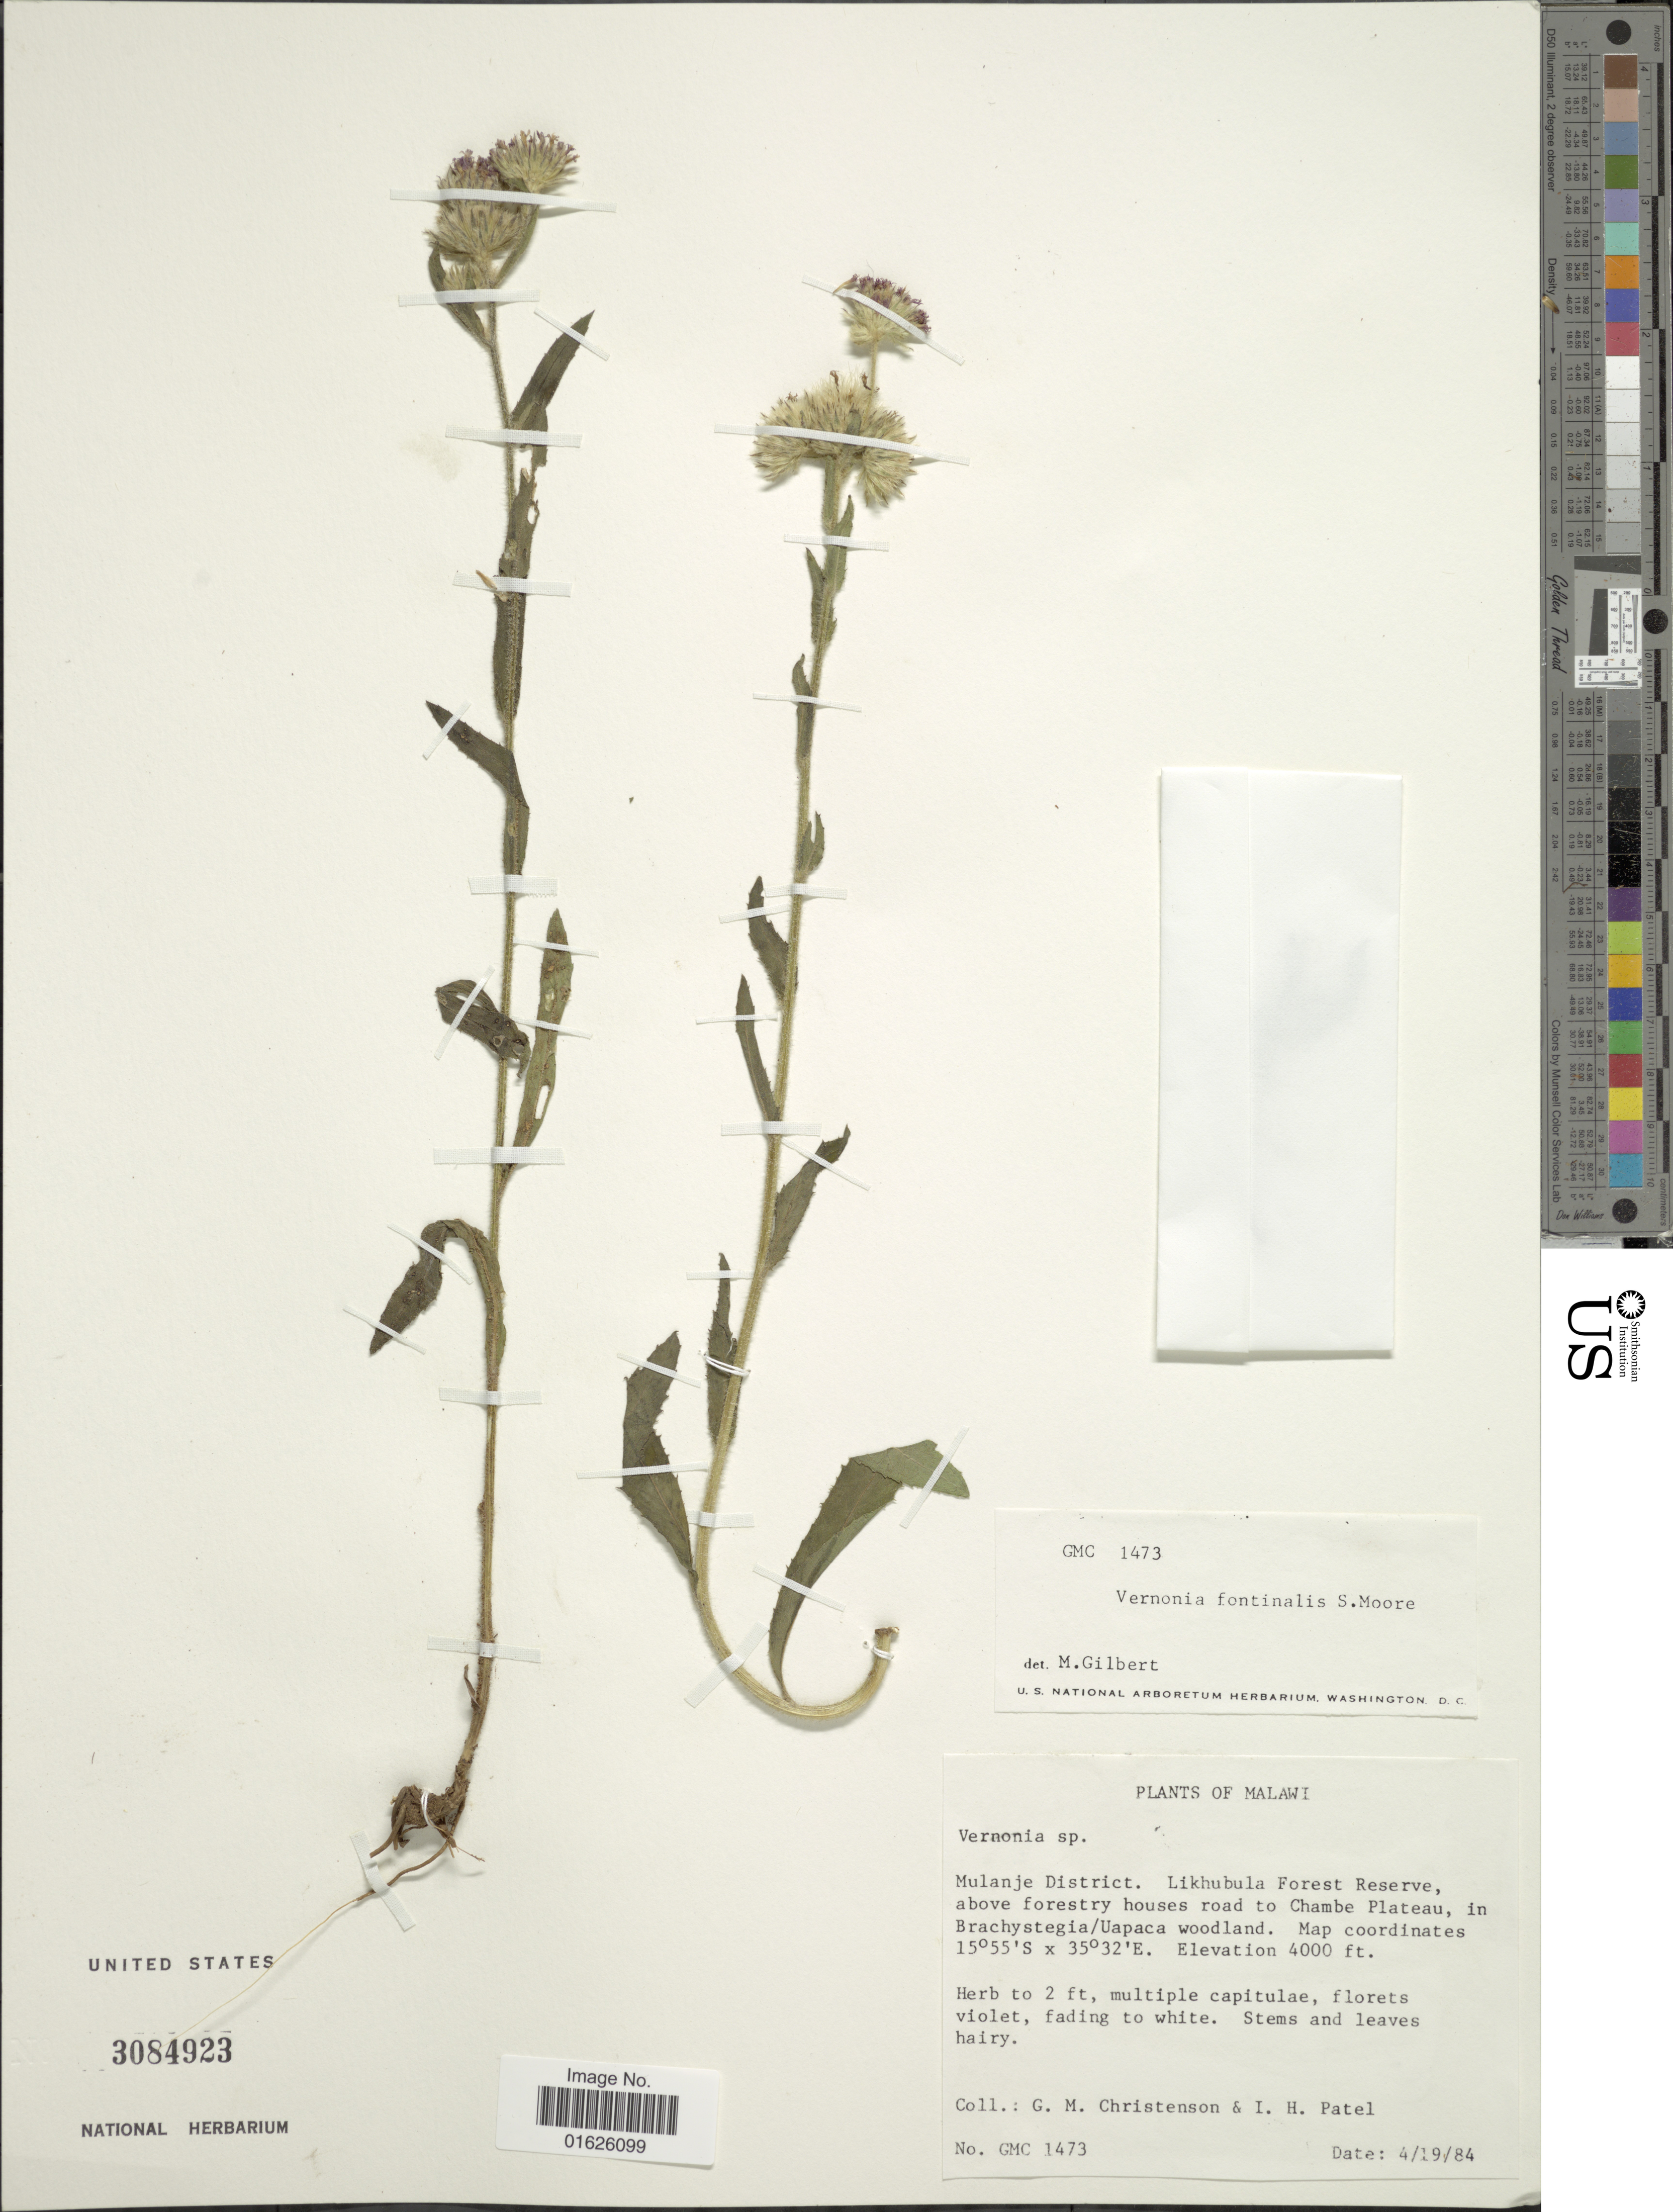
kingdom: Plantae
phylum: Tracheophyta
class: Magnoliopsida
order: Asterales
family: Asteraceae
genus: Vernoniastrum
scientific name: Vernoniastrum ugandense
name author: (S. Moore) H. Rob.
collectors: G. Christenson & I. Patel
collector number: GMC 1473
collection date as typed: Transcribed d/m/y: 19/4/84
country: Malawi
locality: Mulanje District, Likhubula Forest Reserve, above Forestry houses road to Chambe Plateau.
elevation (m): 1219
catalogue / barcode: US 3084923